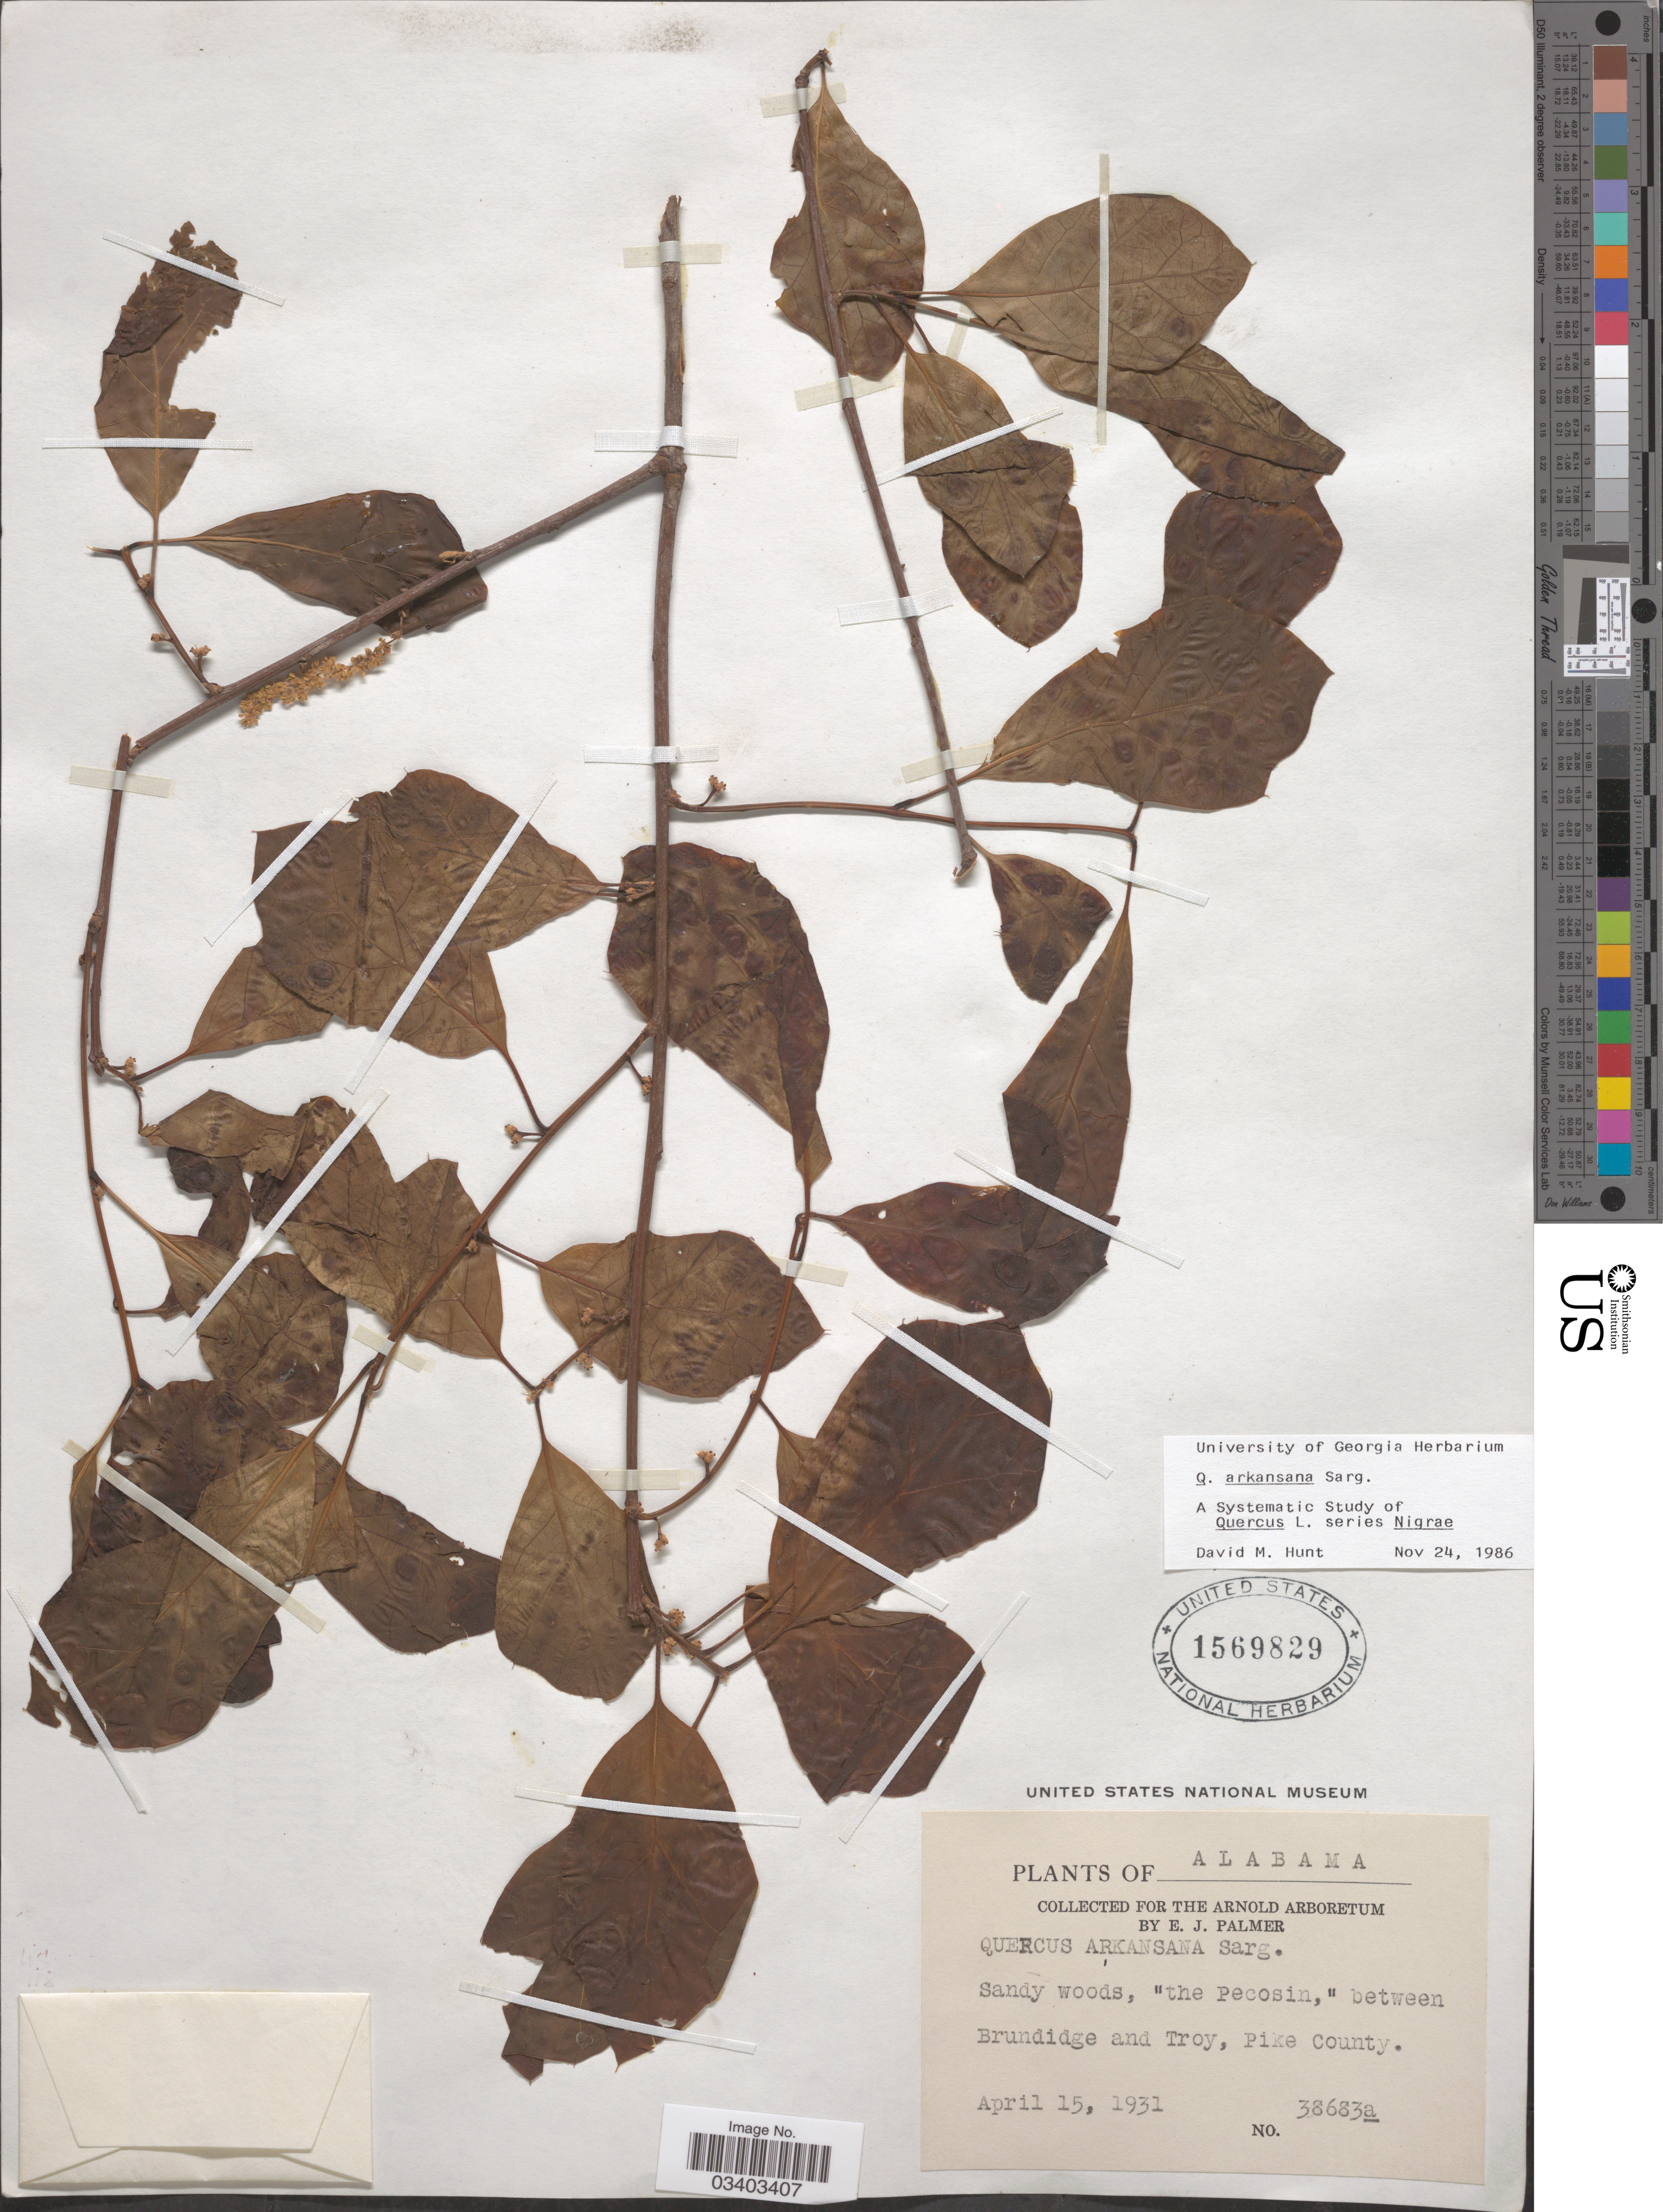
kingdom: Plantae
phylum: Tracheophyta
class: Magnoliopsida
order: Fagales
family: Fagaceae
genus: Quercus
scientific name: Quercus breviloba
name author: (Torr.) Sarg.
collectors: E. J. Palmer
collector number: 38683a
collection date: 1931-04-15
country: United States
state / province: Alabama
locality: The Pecosin,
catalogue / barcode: US 1569829